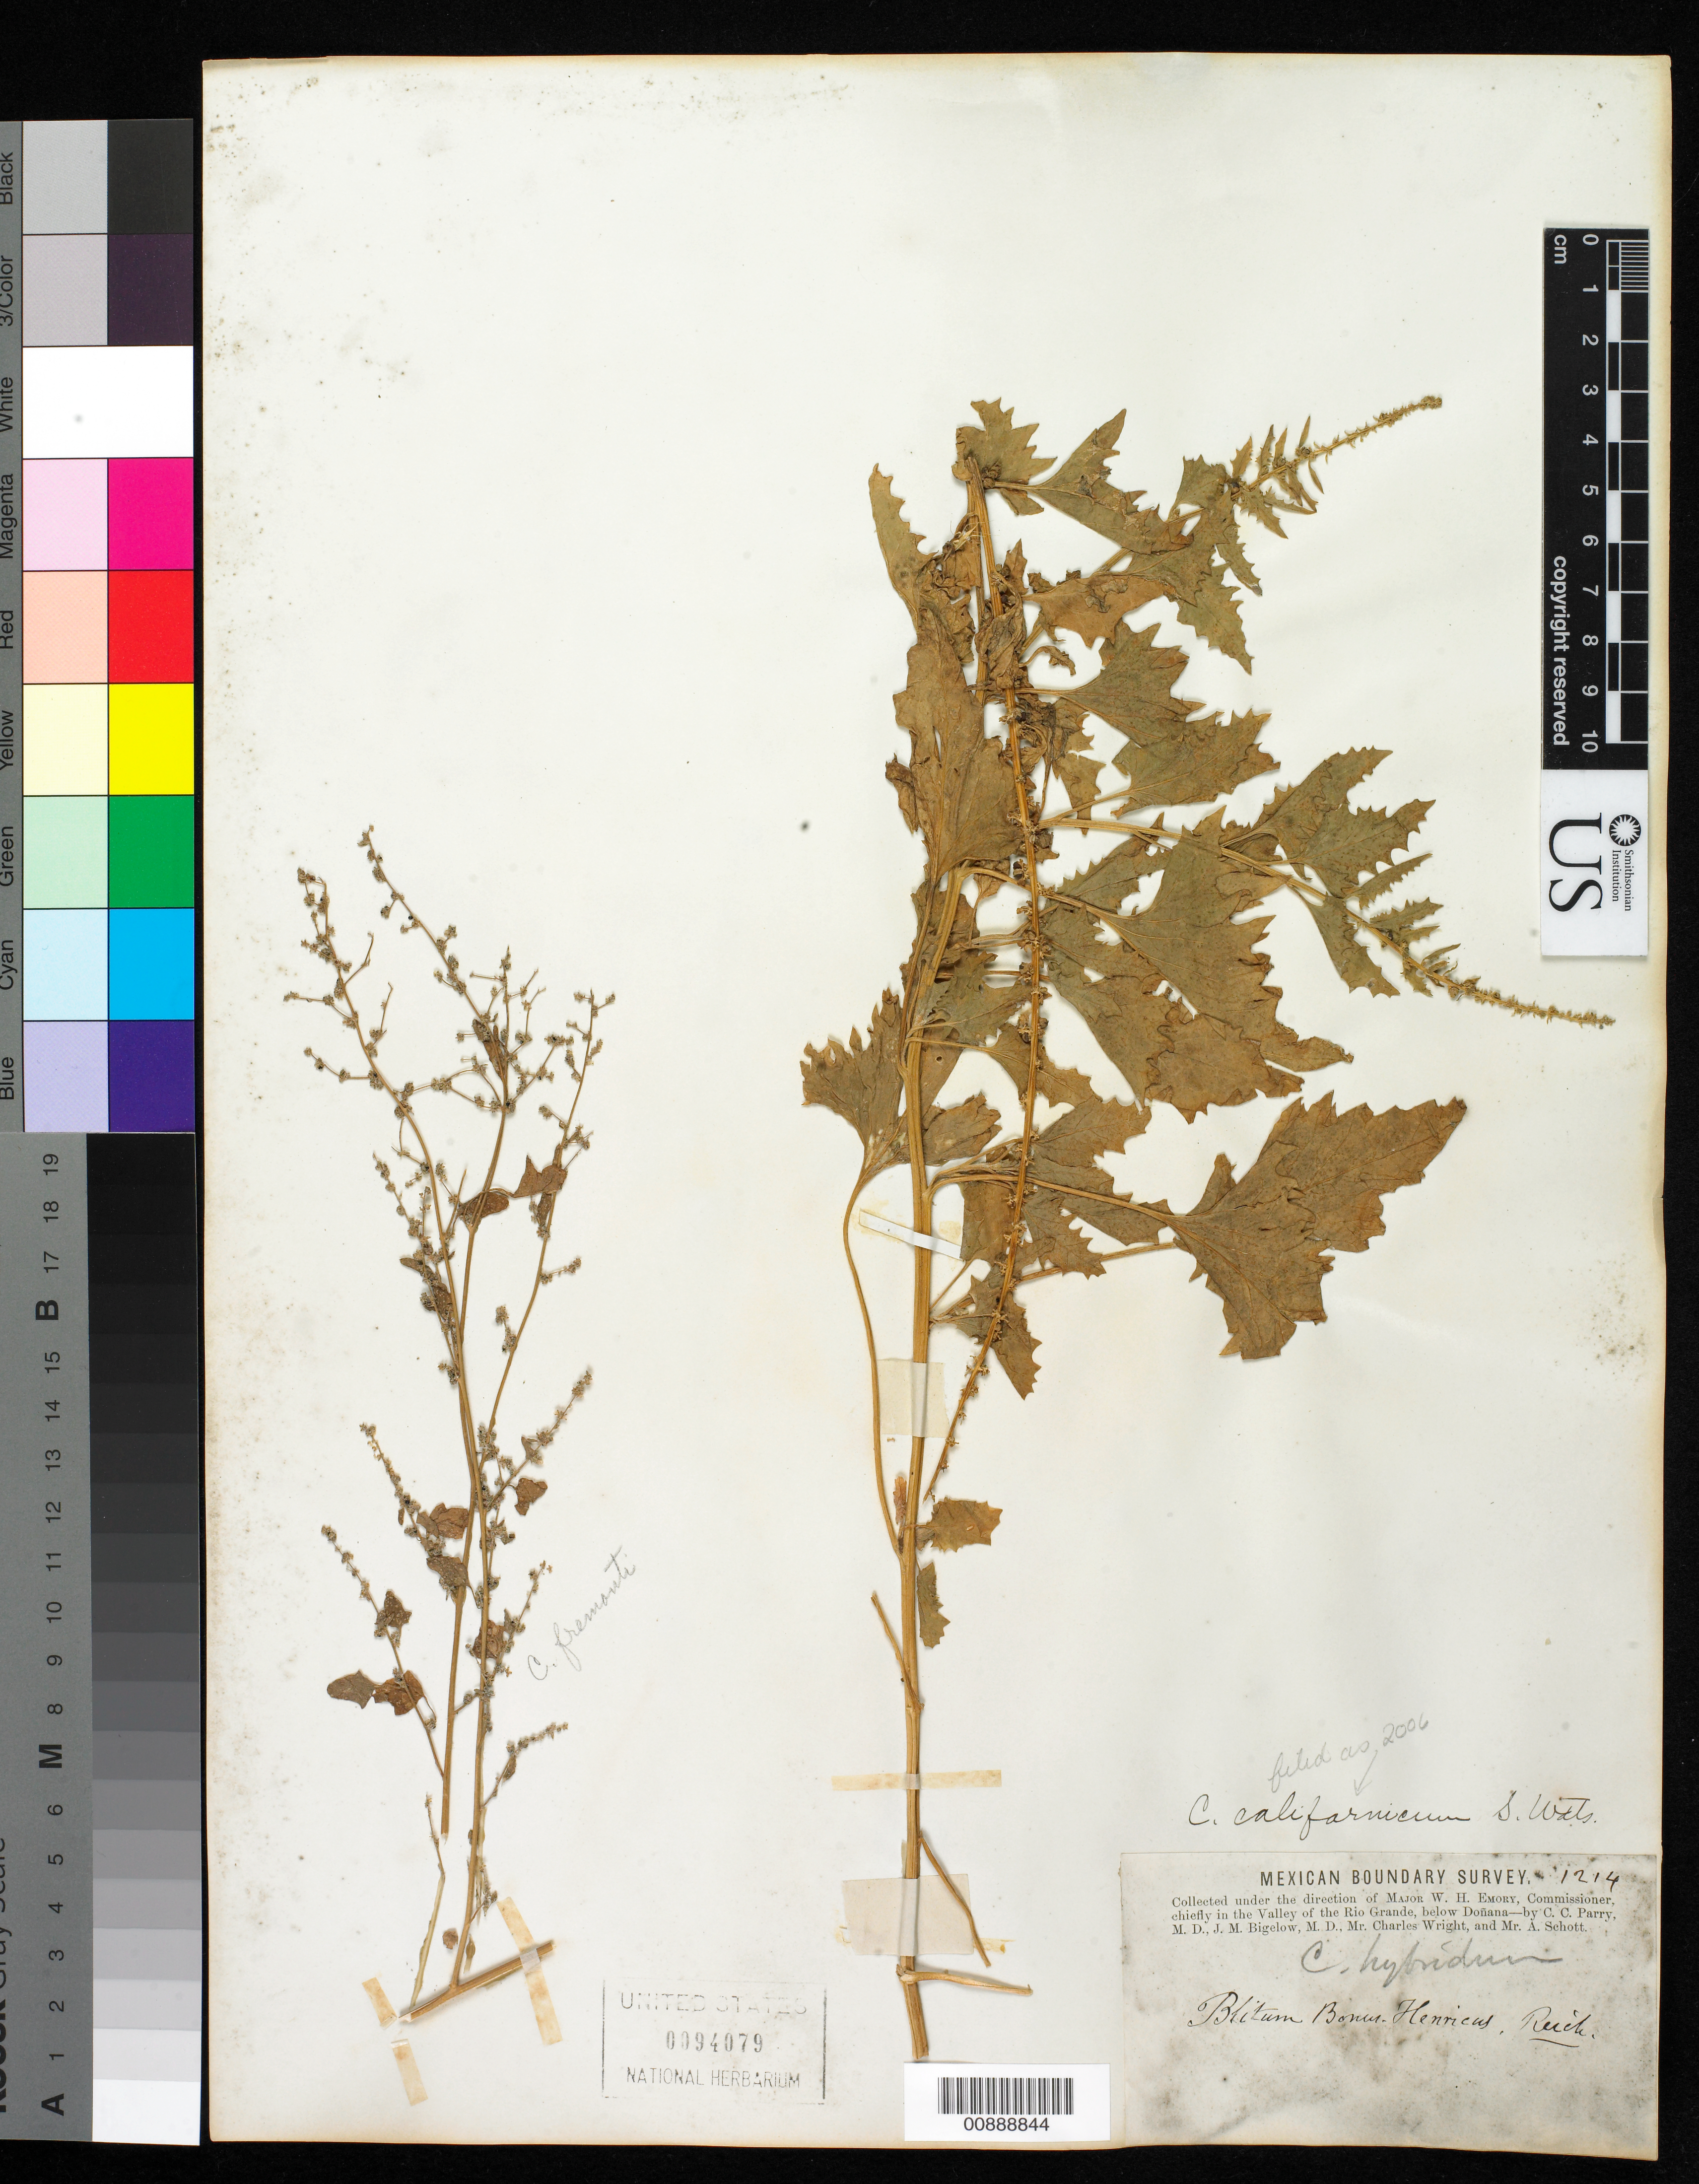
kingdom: Plantae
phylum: Tracheophyta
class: Magnoliopsida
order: Caryophyllales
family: Amaranthaceae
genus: Chenopodium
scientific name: Chenopodium californicum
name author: S. Watson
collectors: C. C. Parry, J. M. Bigelow, C. Wright & A. C. V. Schott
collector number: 1214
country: United States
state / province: New Mexico / Texas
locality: Valley of the Rio Grande, below Doñana.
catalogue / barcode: US 94079